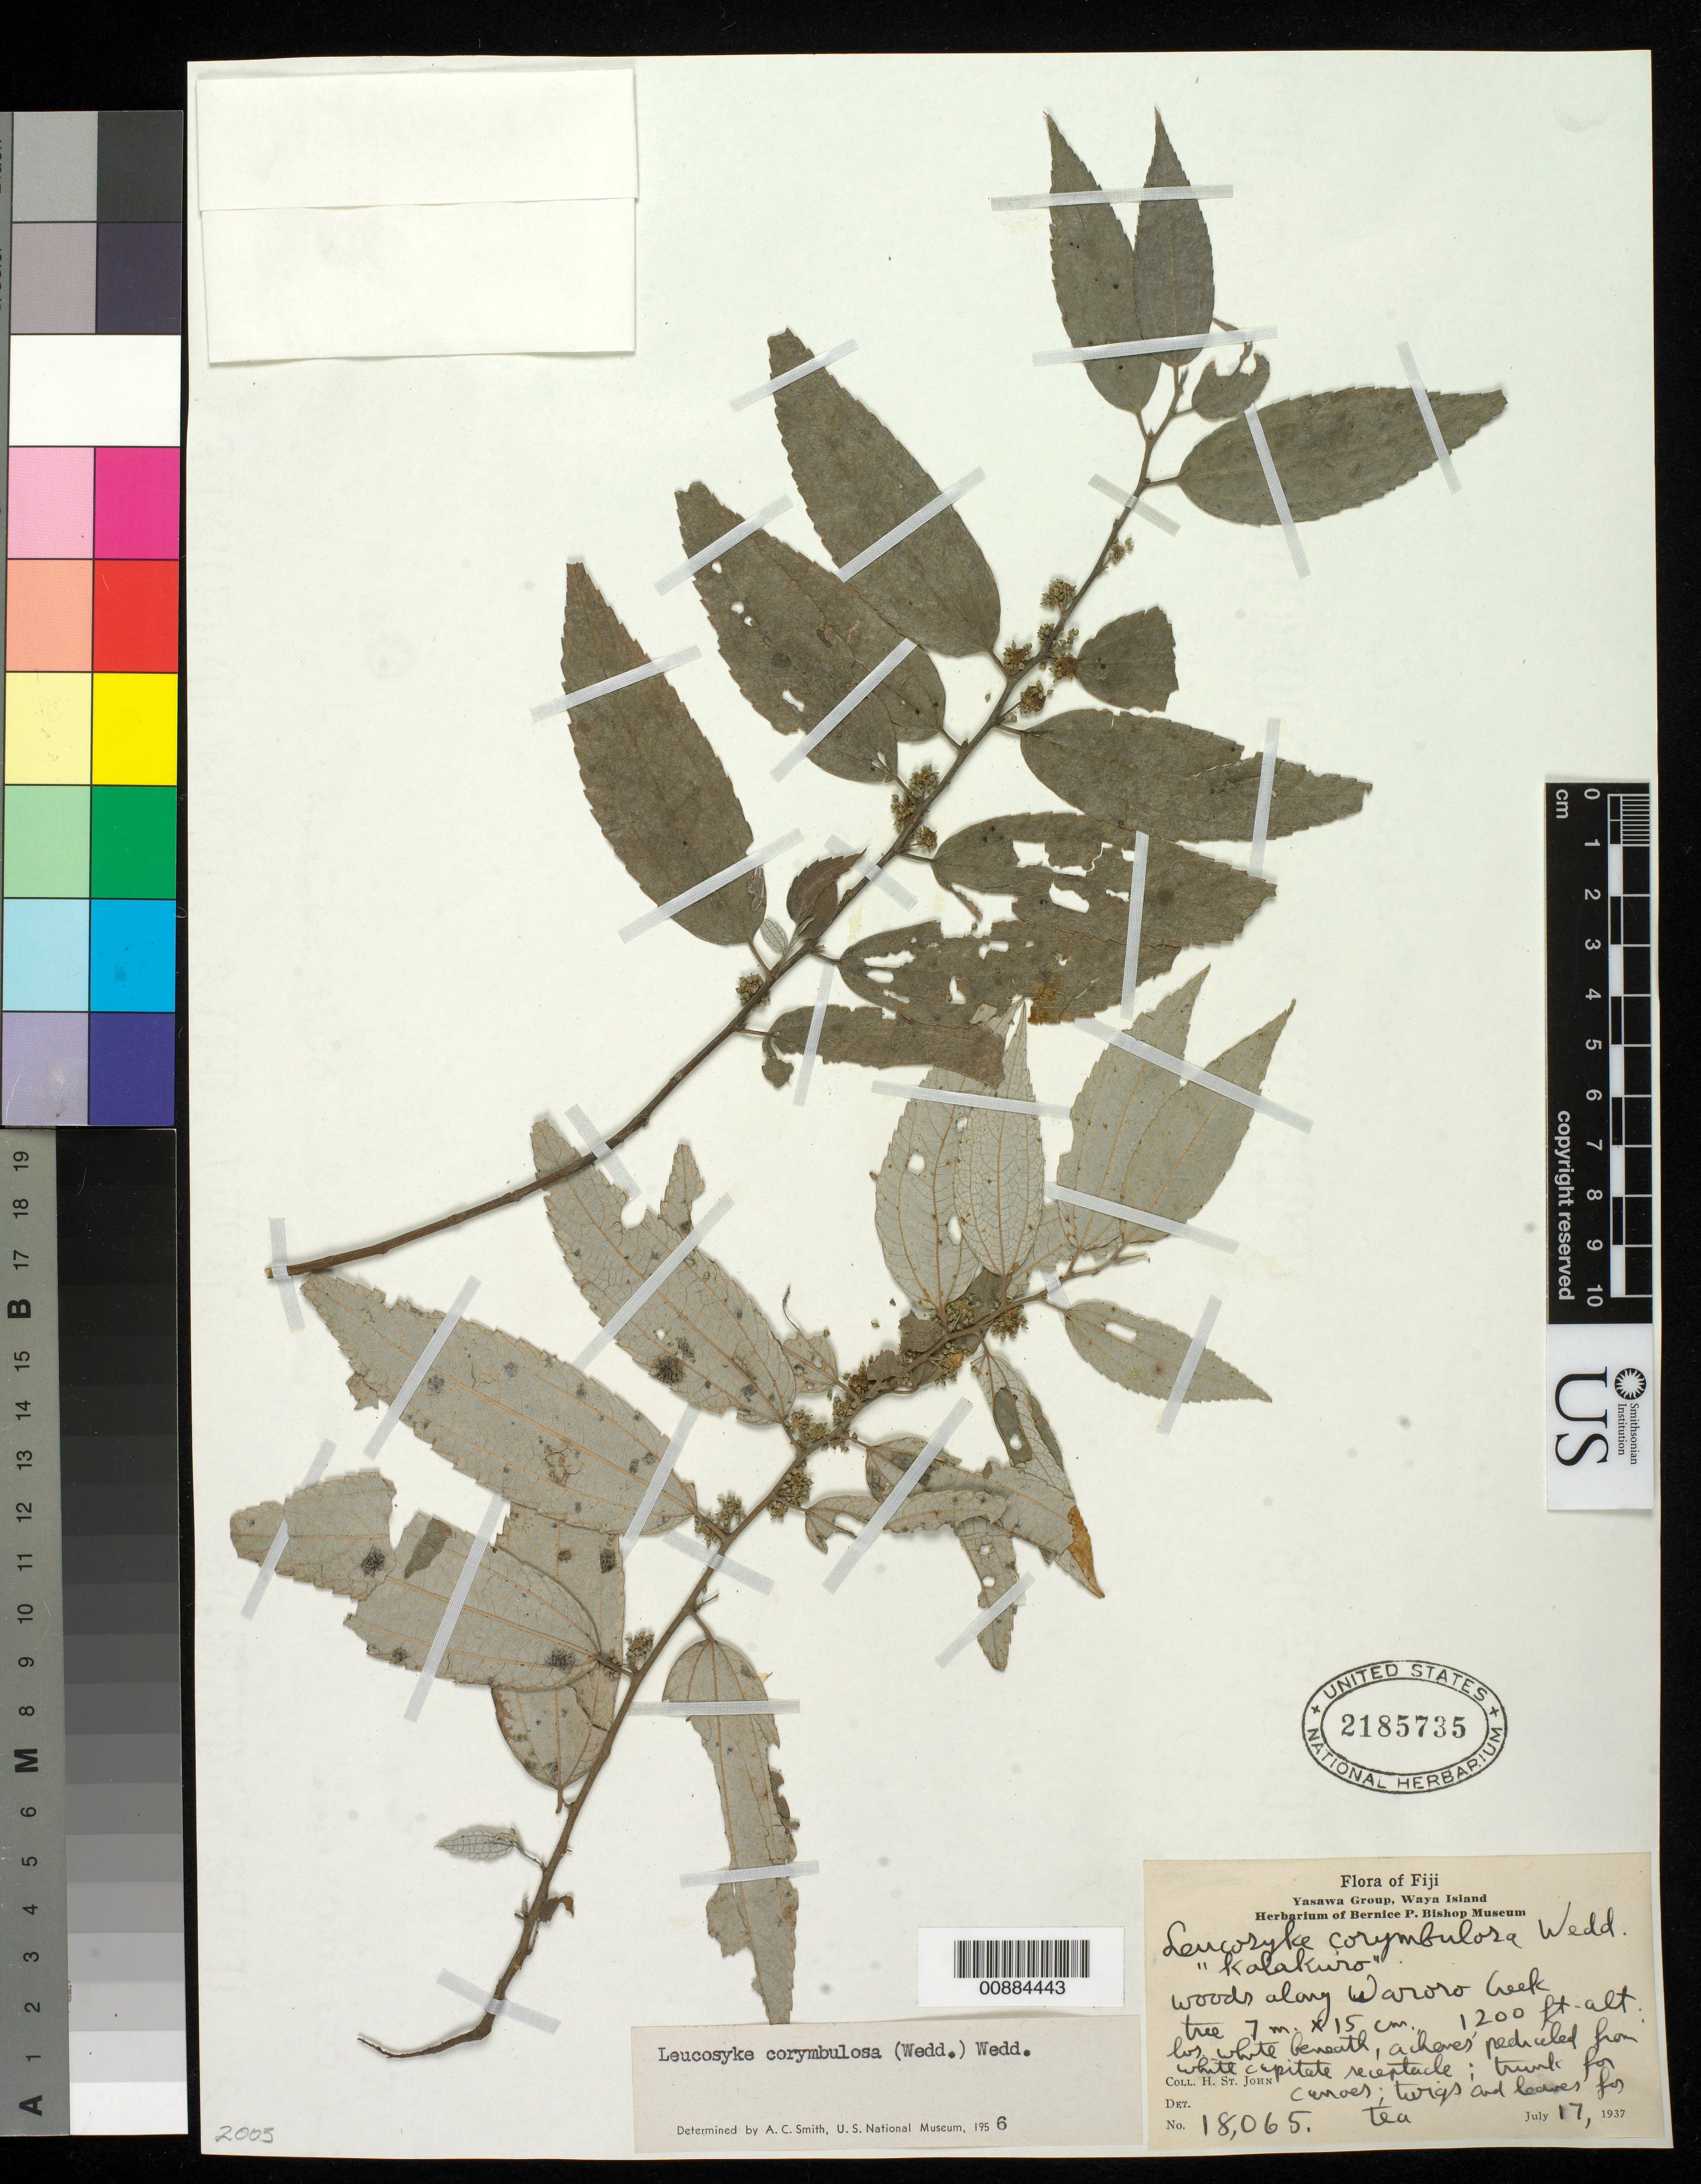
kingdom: Plantae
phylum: Tracheophyta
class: Magnoliopsida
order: Rosales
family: Urticaceae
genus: Leucosyke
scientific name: Leucosyke corymbulosa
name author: (Wedd.) Wedd.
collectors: H. St. John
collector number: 18065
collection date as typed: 17 Jul 1937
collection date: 1937-07-17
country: Fiji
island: Waya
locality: woods along Waroro Creek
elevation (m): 366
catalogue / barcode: US 2185735